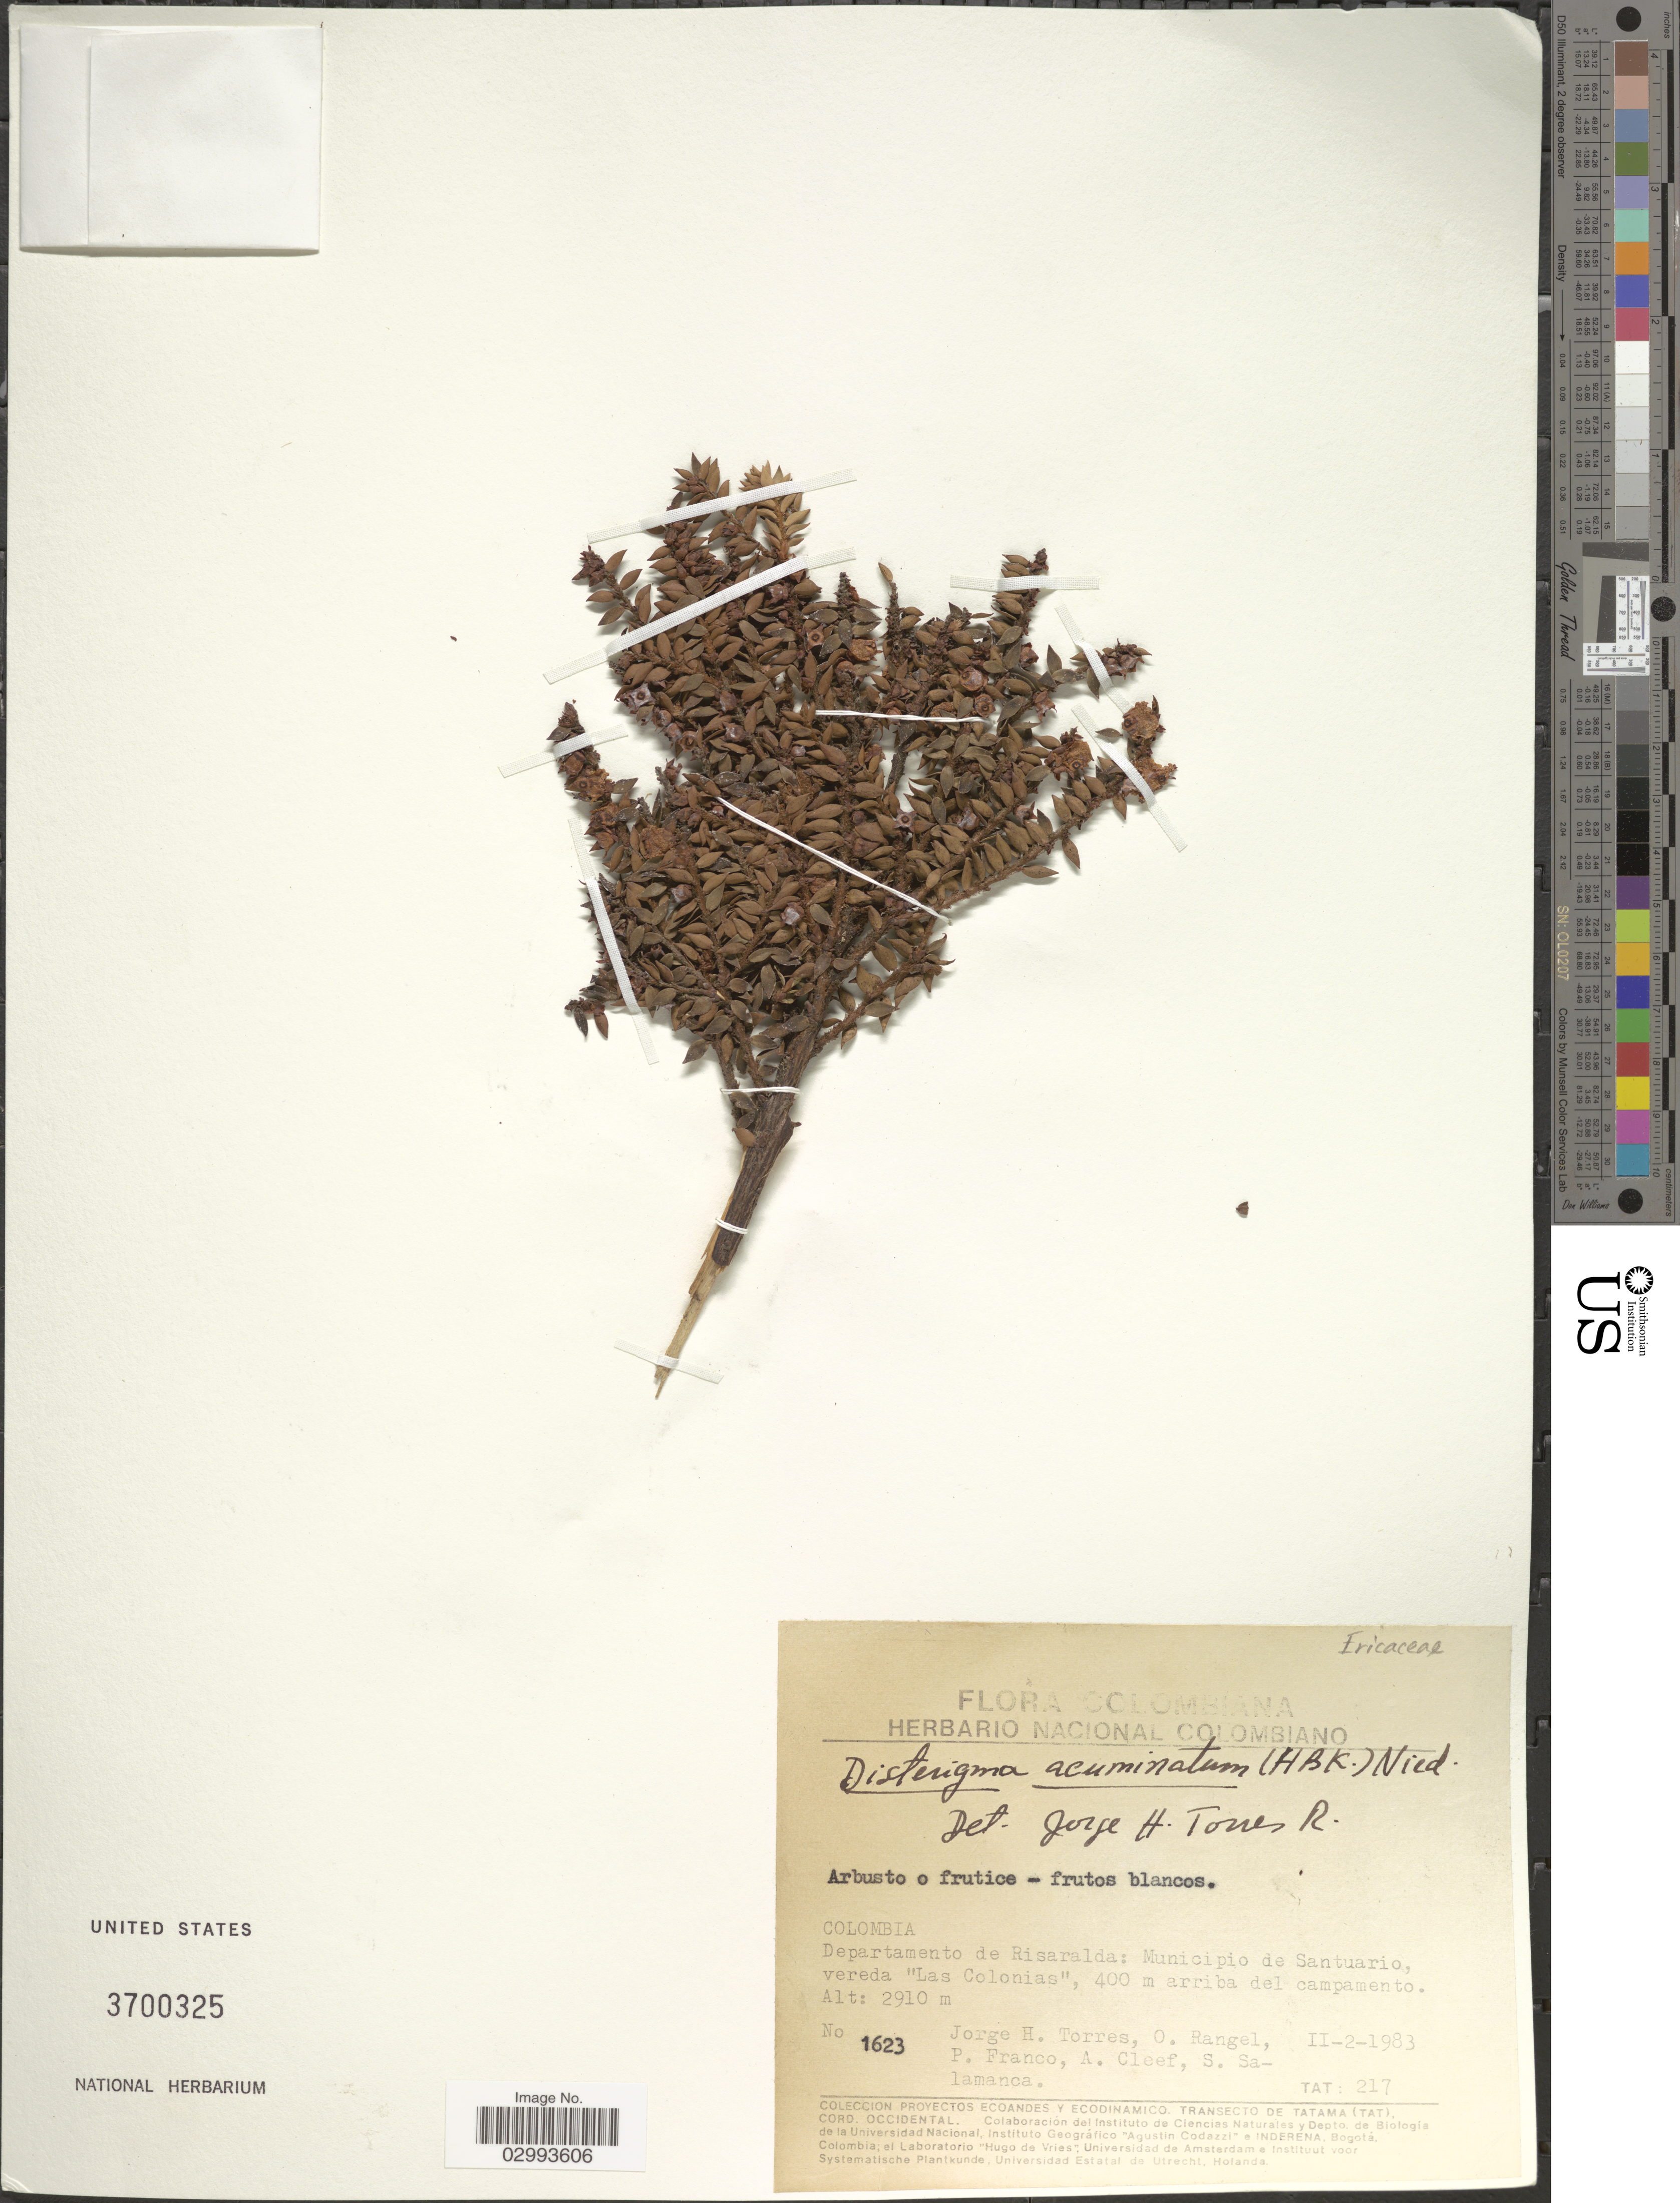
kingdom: Plantae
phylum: Tracheophyta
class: Magnoliopsida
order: Ericales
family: Ericaceae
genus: Disterigma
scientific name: Disterigma acuminatum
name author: (Kunth) Nied.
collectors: J. H. Torres, O. Rangel, P. Franco, A. M. Cleef & S. Salamanca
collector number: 1623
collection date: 1983-02-02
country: Colombia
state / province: Risaralda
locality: Departamento de Risaralda: Municipio de Santuario, vereda "Las Colonias", 400 m arriba del campamento.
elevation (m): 2910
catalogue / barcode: US 3700325